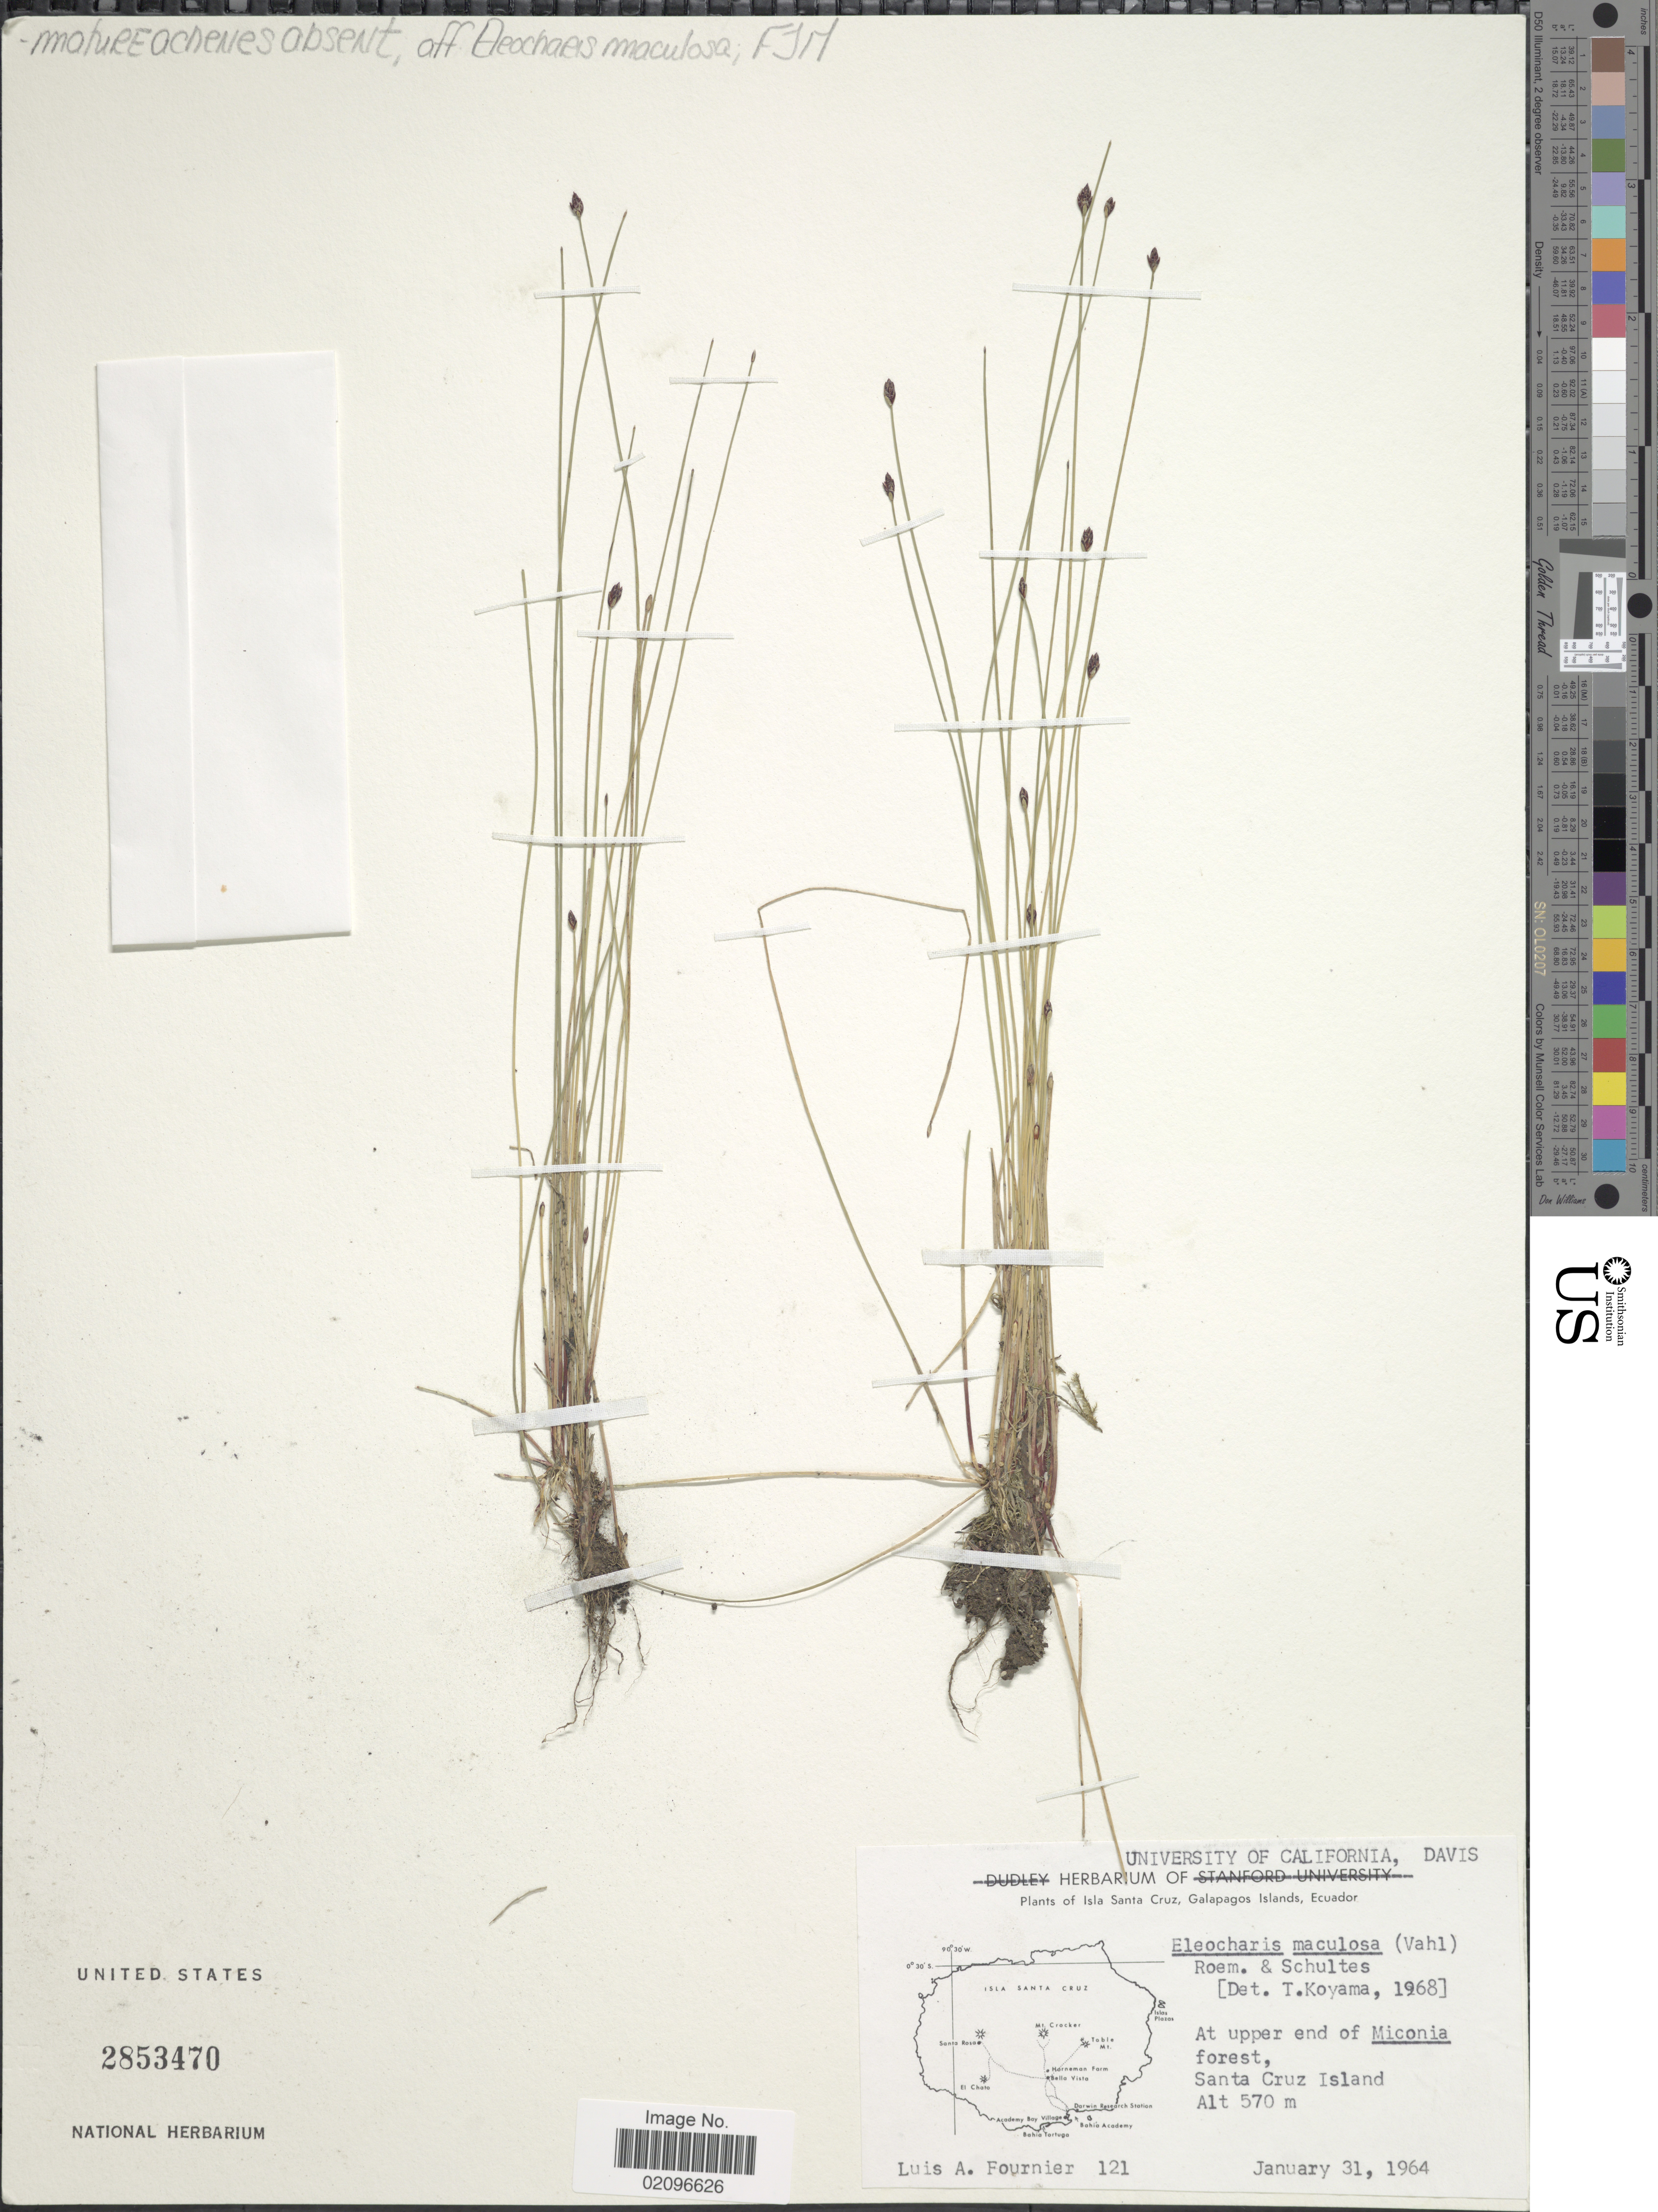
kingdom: Plantae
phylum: Tracheophyta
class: Liliopsida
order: Poales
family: Cyperaceae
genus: Eleocharis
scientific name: Eleocharis maculosa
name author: (Vahl) Roem. & Schult.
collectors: L. A. Fournier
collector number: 121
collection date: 1964-01-31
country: Ecuador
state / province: Colón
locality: Isla Santa Cruz, Galapagos Islands, Ecuador, At upper end of Miconia forest, Santa Cruz Island.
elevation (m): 570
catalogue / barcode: US 2853470